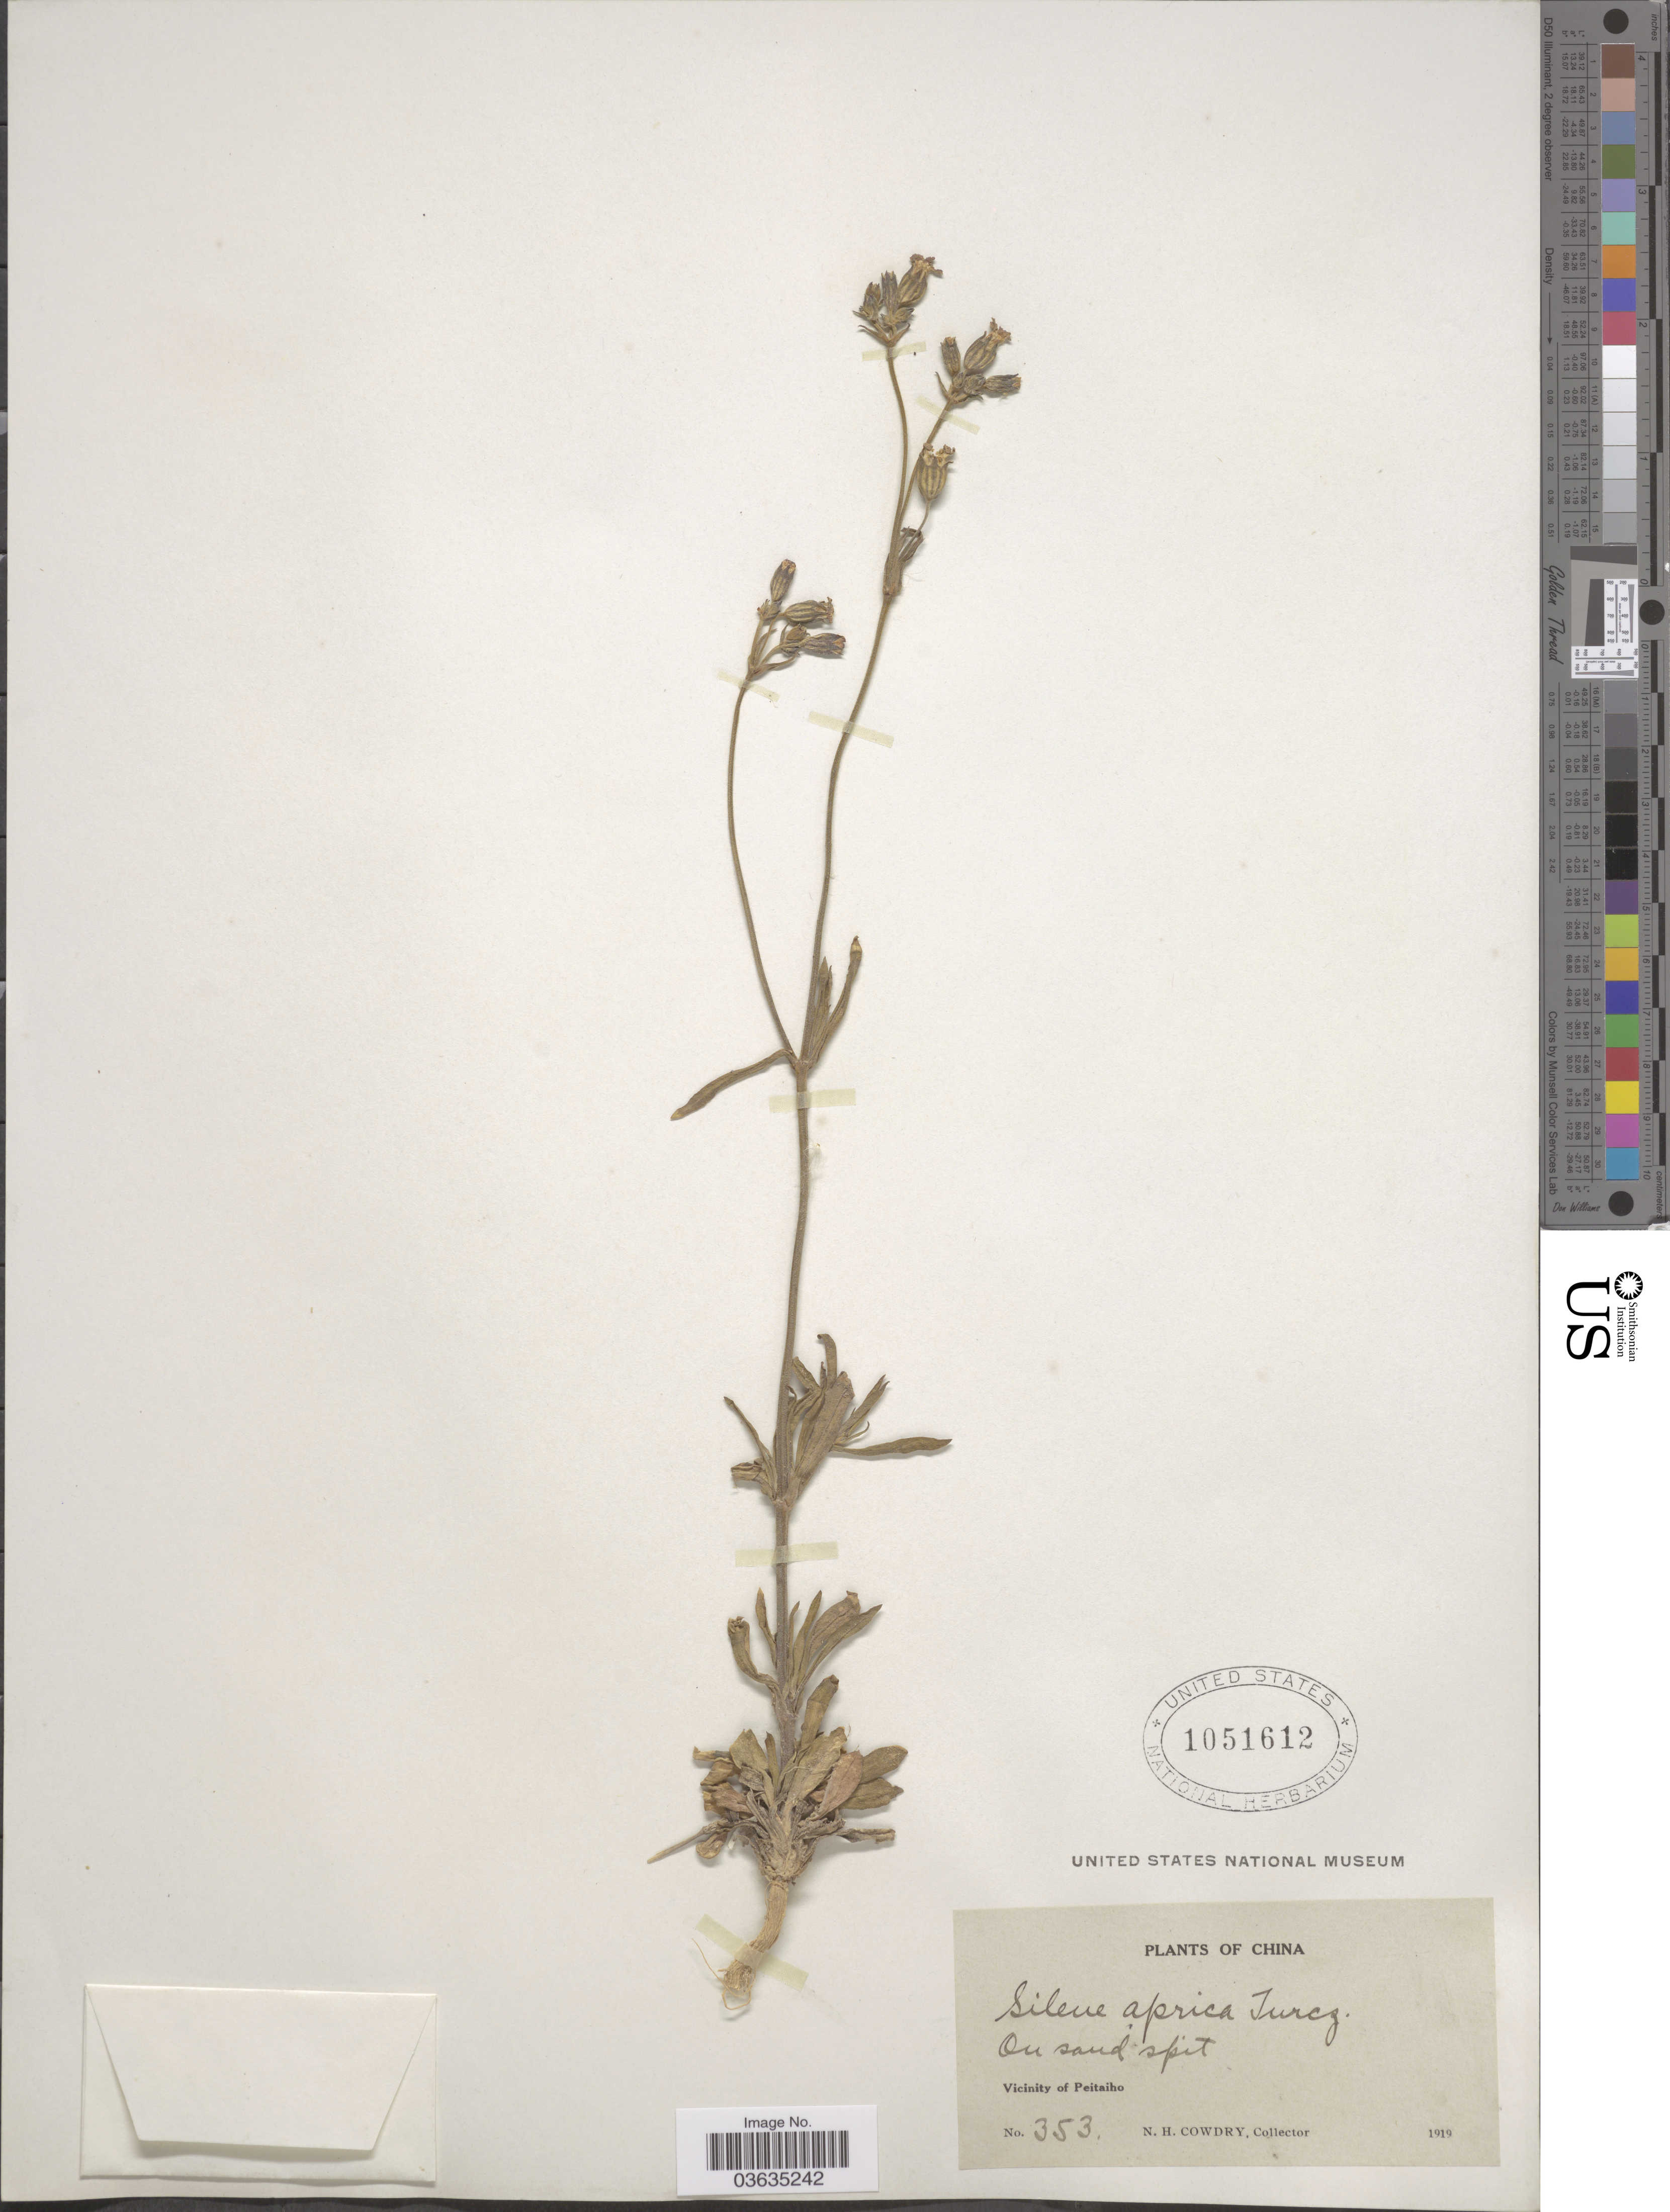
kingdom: Plantae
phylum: Tracheophyta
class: Magnoliopsida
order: Caryophyllales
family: Caryophyllaceae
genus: Silene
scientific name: Silene aprica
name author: Turcz. ex Fisch. & C.A. Mey.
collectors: N. H. Cowdry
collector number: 353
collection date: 1919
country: China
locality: Vicinity of Peitaiho.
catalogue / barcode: US 1051612